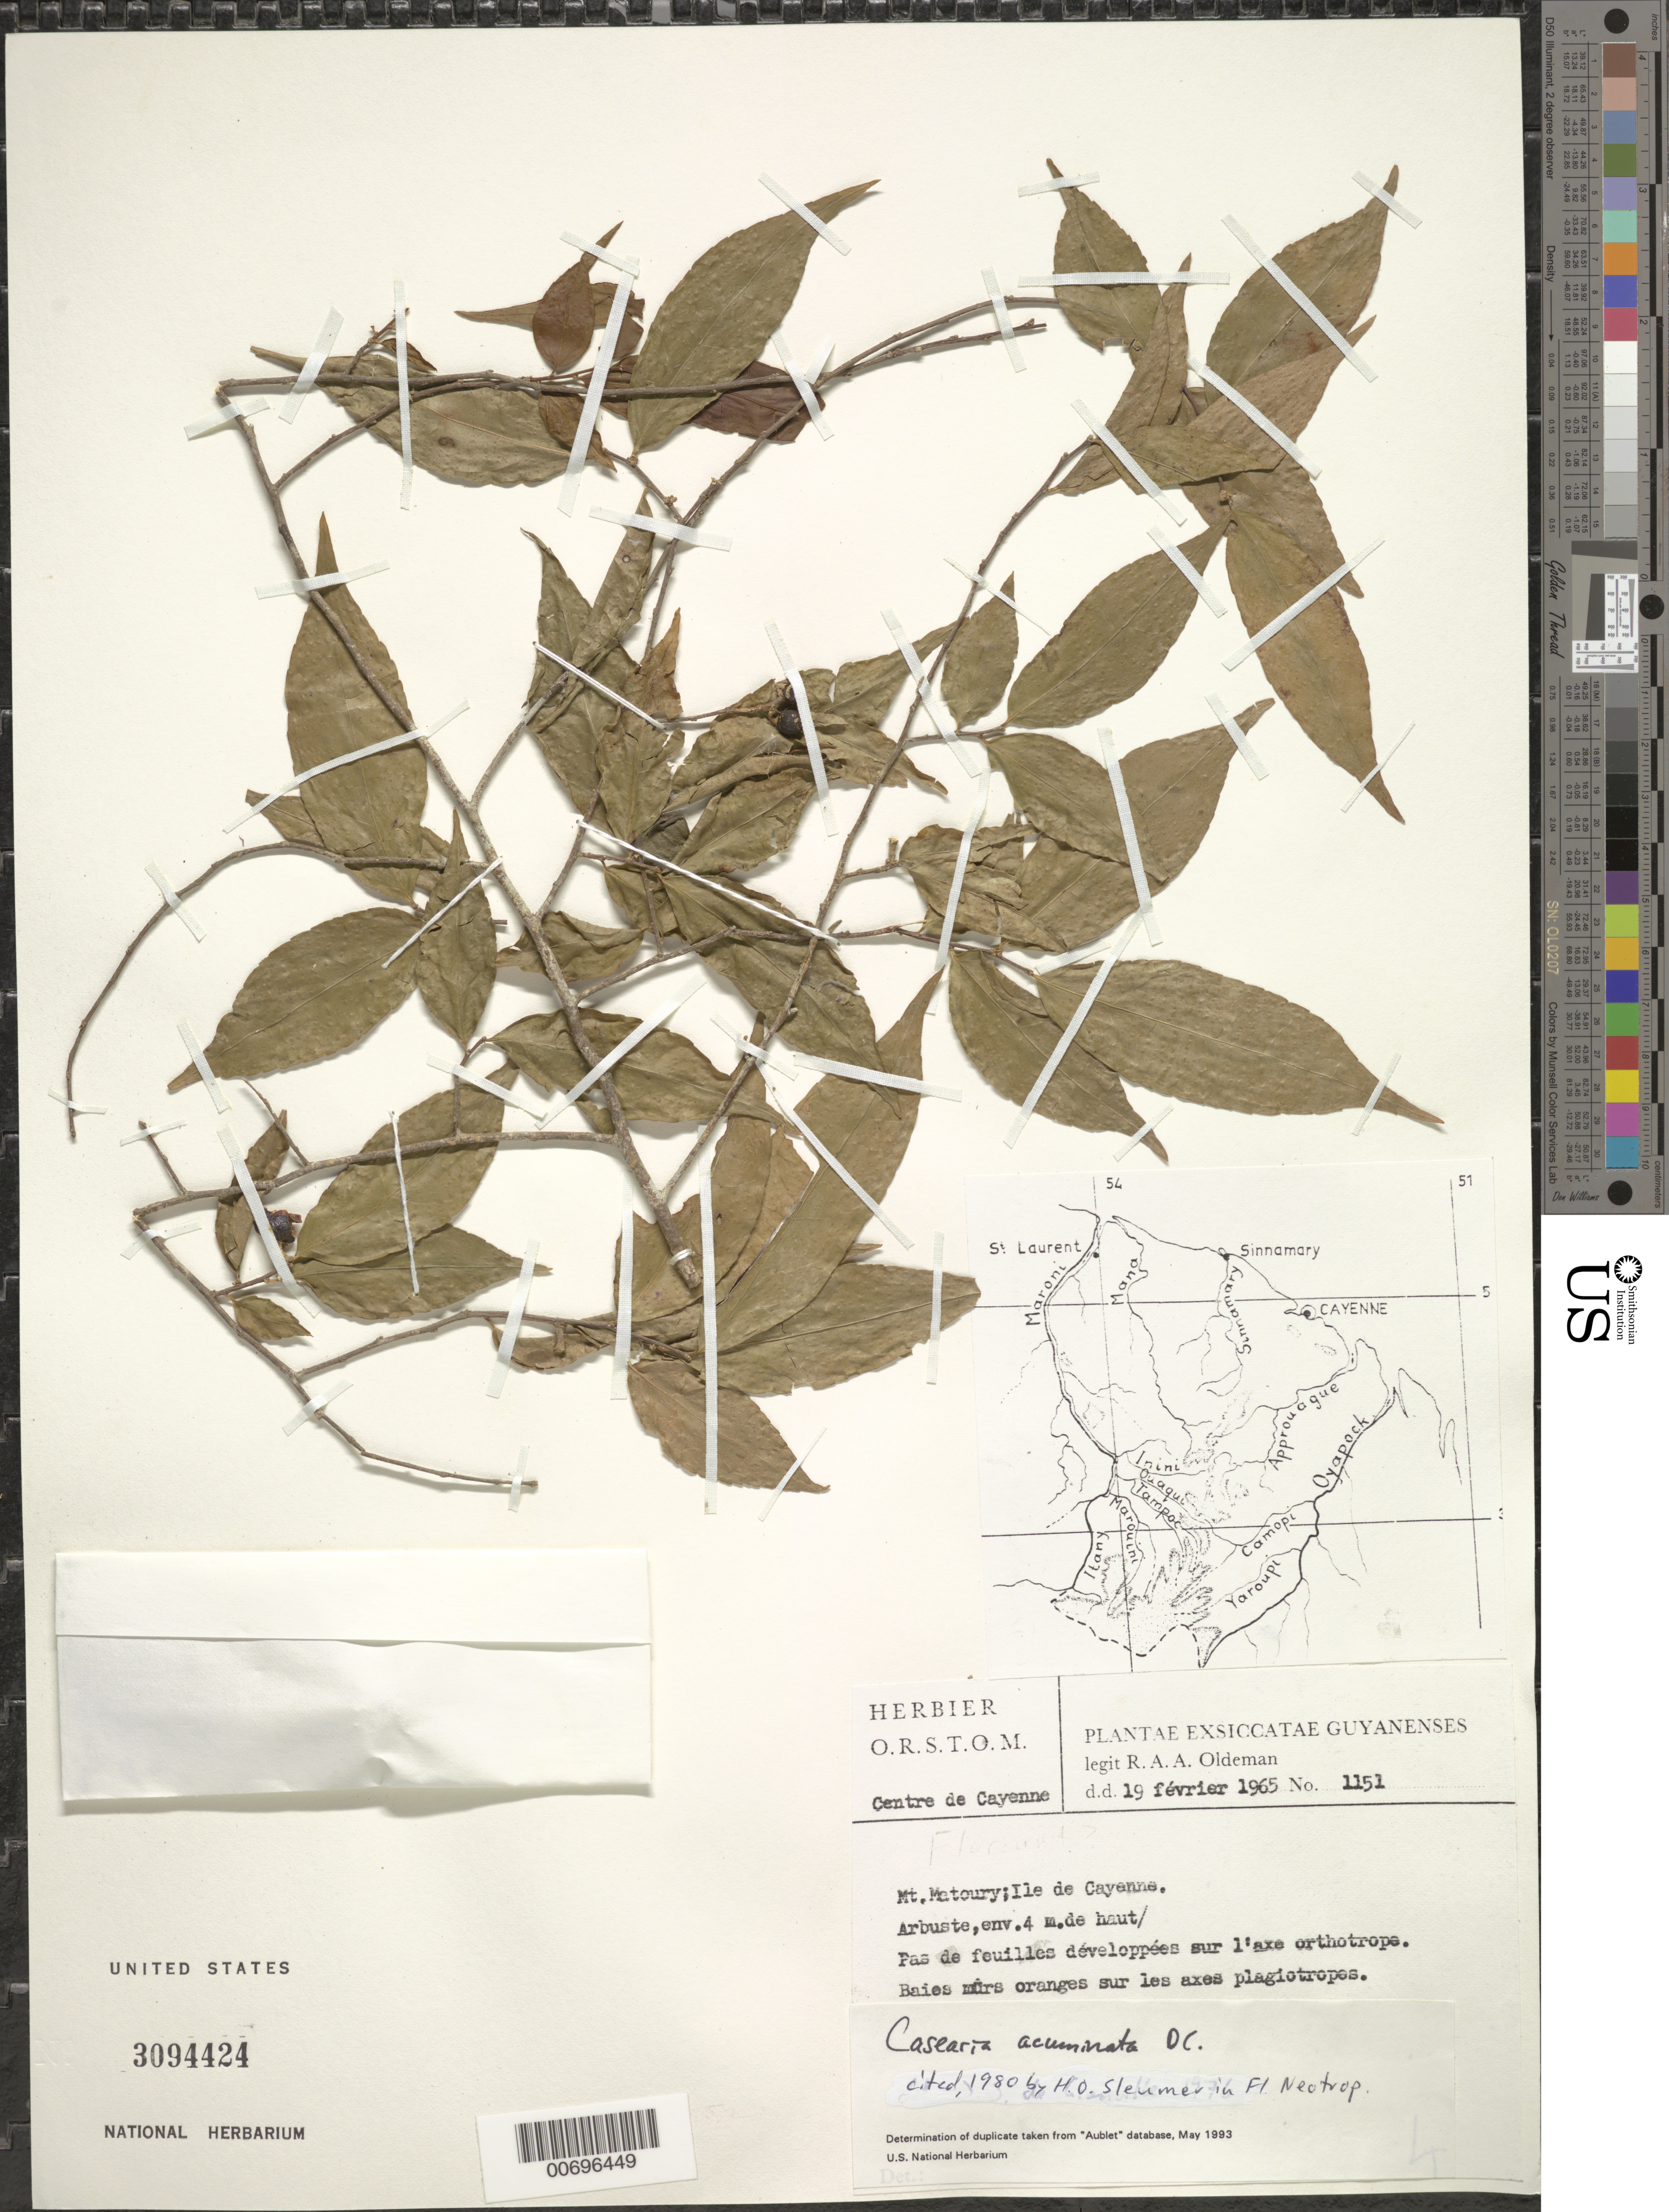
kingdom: Plantae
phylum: Tracheophyta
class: Magnoliopsida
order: Malpighiales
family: Salicaceae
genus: Casearia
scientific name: Casearia acuminata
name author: DC.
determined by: Sleumer, H. O.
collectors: R. Oldeman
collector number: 1151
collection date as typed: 19-Feb-65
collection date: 1965-02-19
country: French Guiana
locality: Mont Grand Matoury, Ile de Cayenne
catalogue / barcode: US 3094424